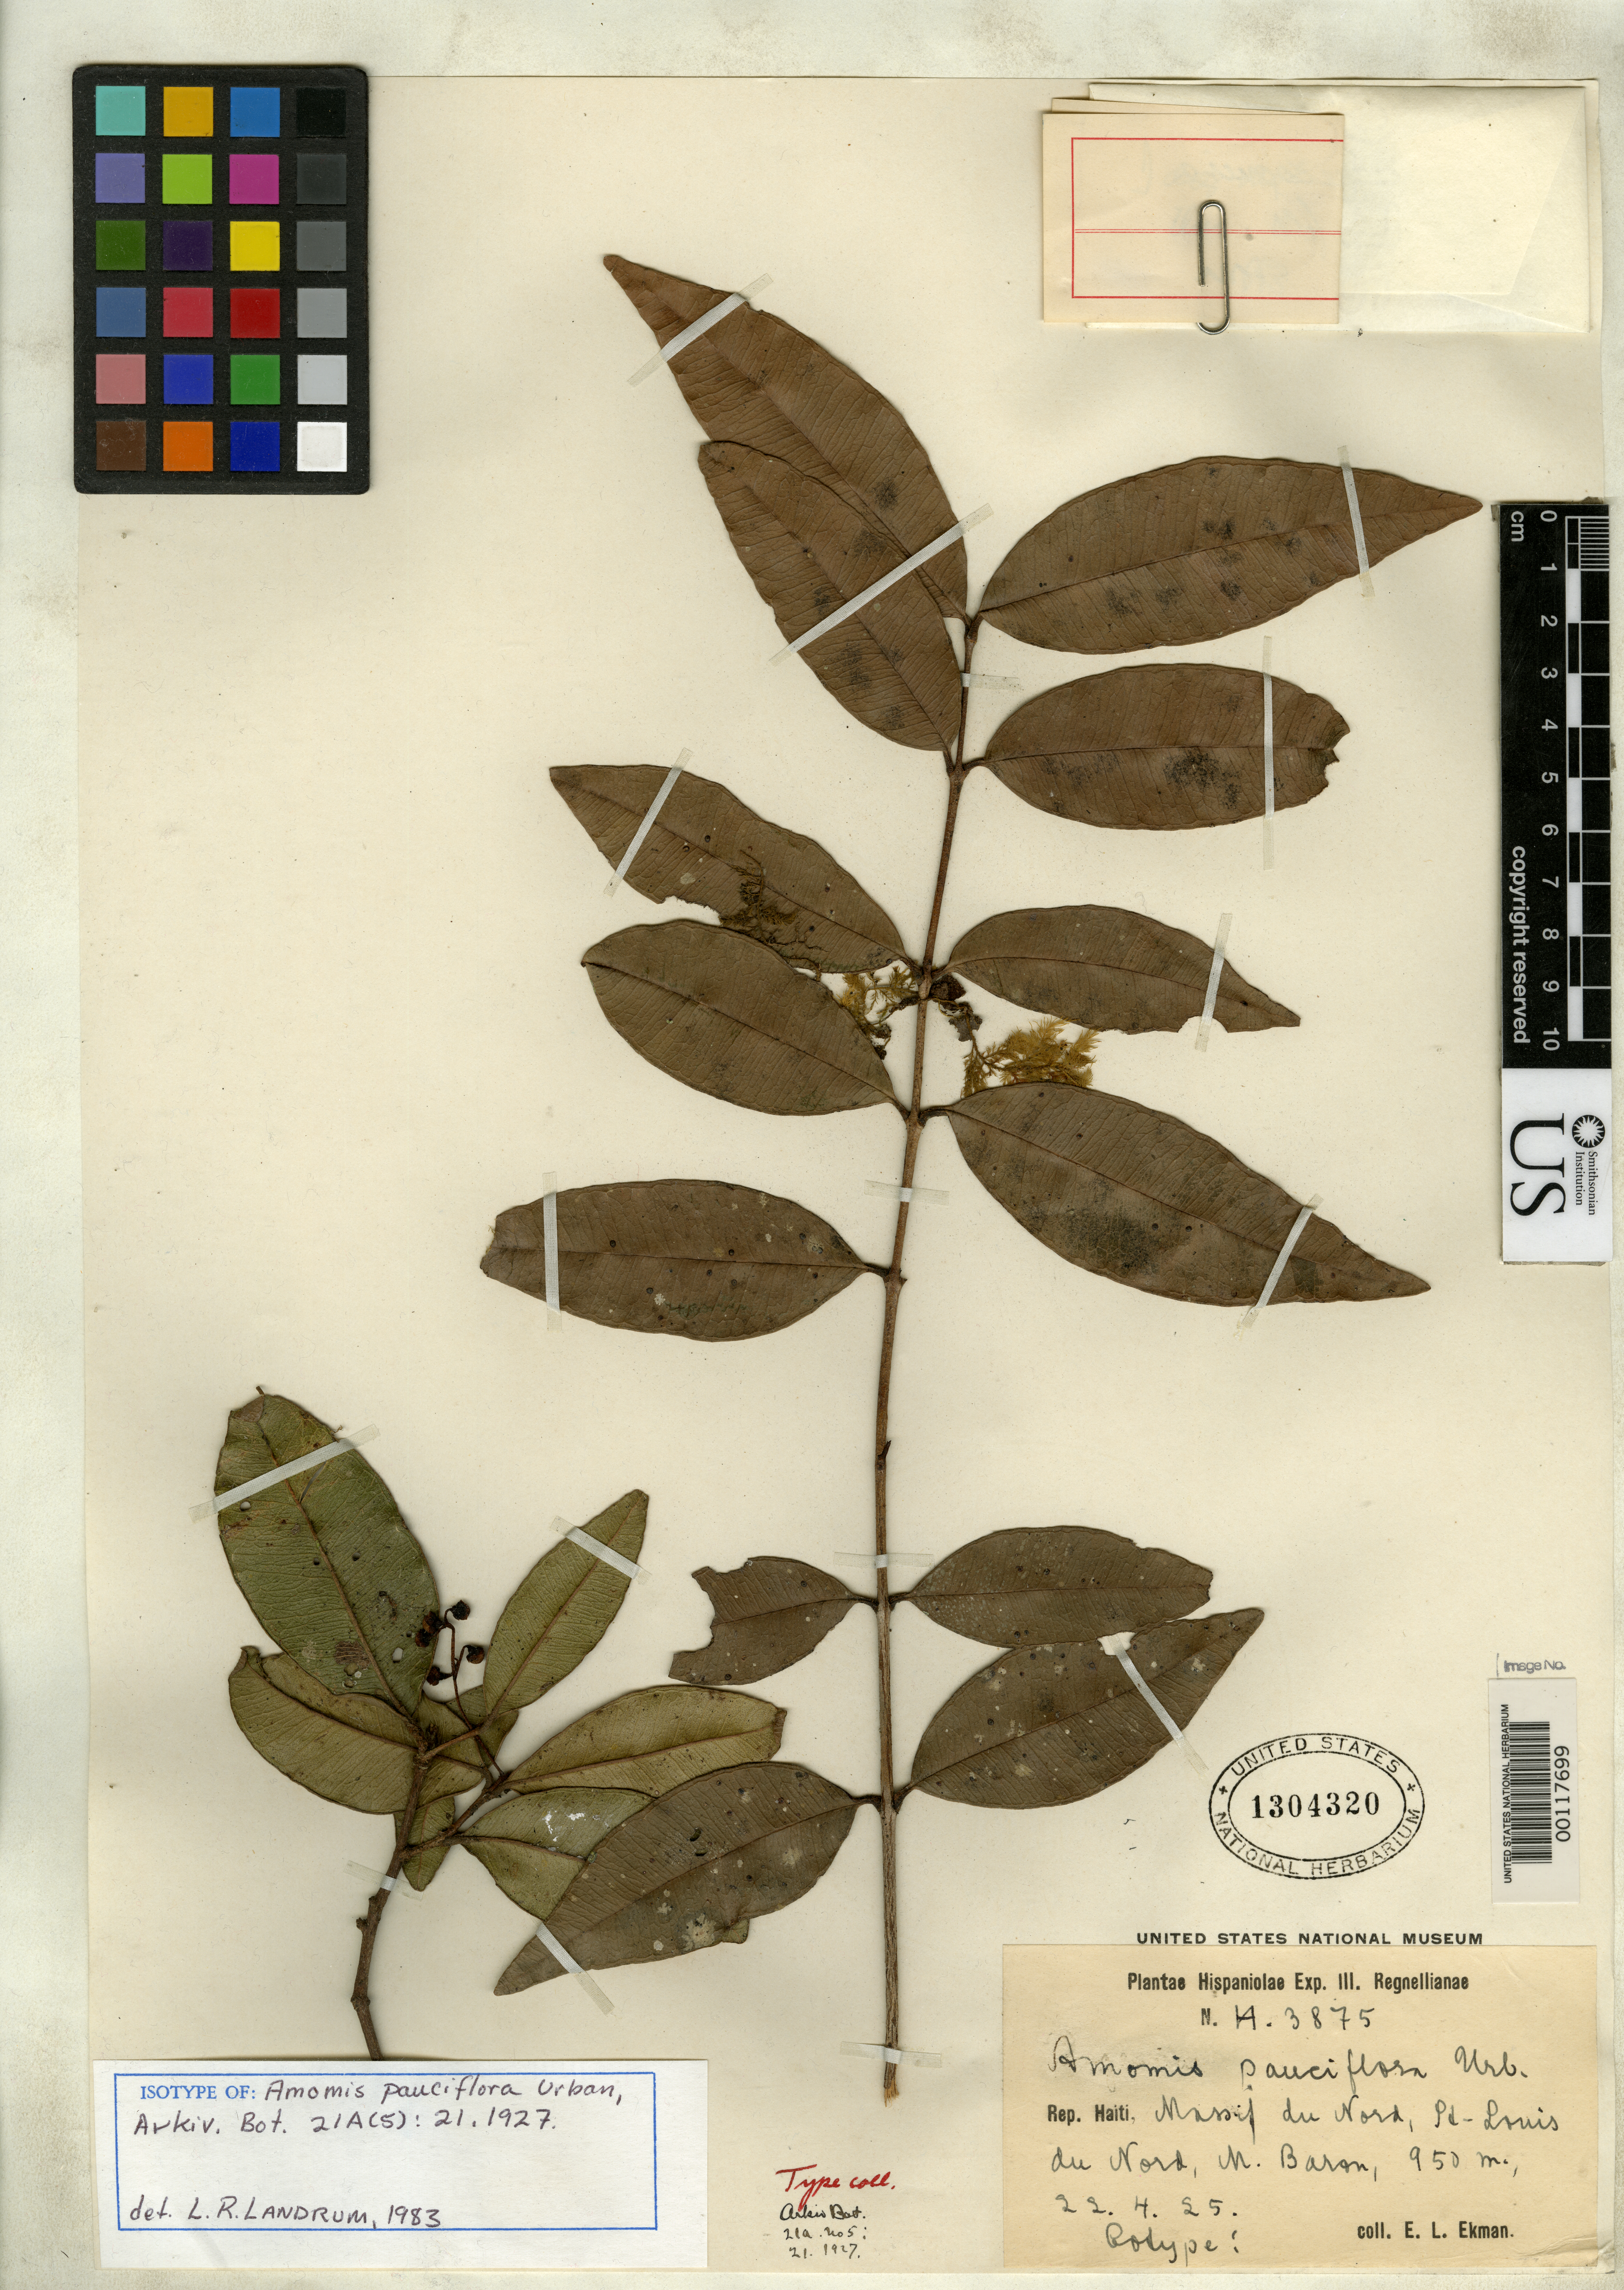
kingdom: Plantae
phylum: Tracheophyta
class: Magnoliopsida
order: Myrtales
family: Myrtaceae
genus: Amomis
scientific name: Amomis pauciflora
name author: Urb.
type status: Isotype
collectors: E. L. Ekman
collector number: H 3875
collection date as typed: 22 Apr 1925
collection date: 1925-04-22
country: Haiti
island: Hispaniola Island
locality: Massif du Nord, St. Louis du Nord.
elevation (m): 950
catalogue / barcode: US 1304320